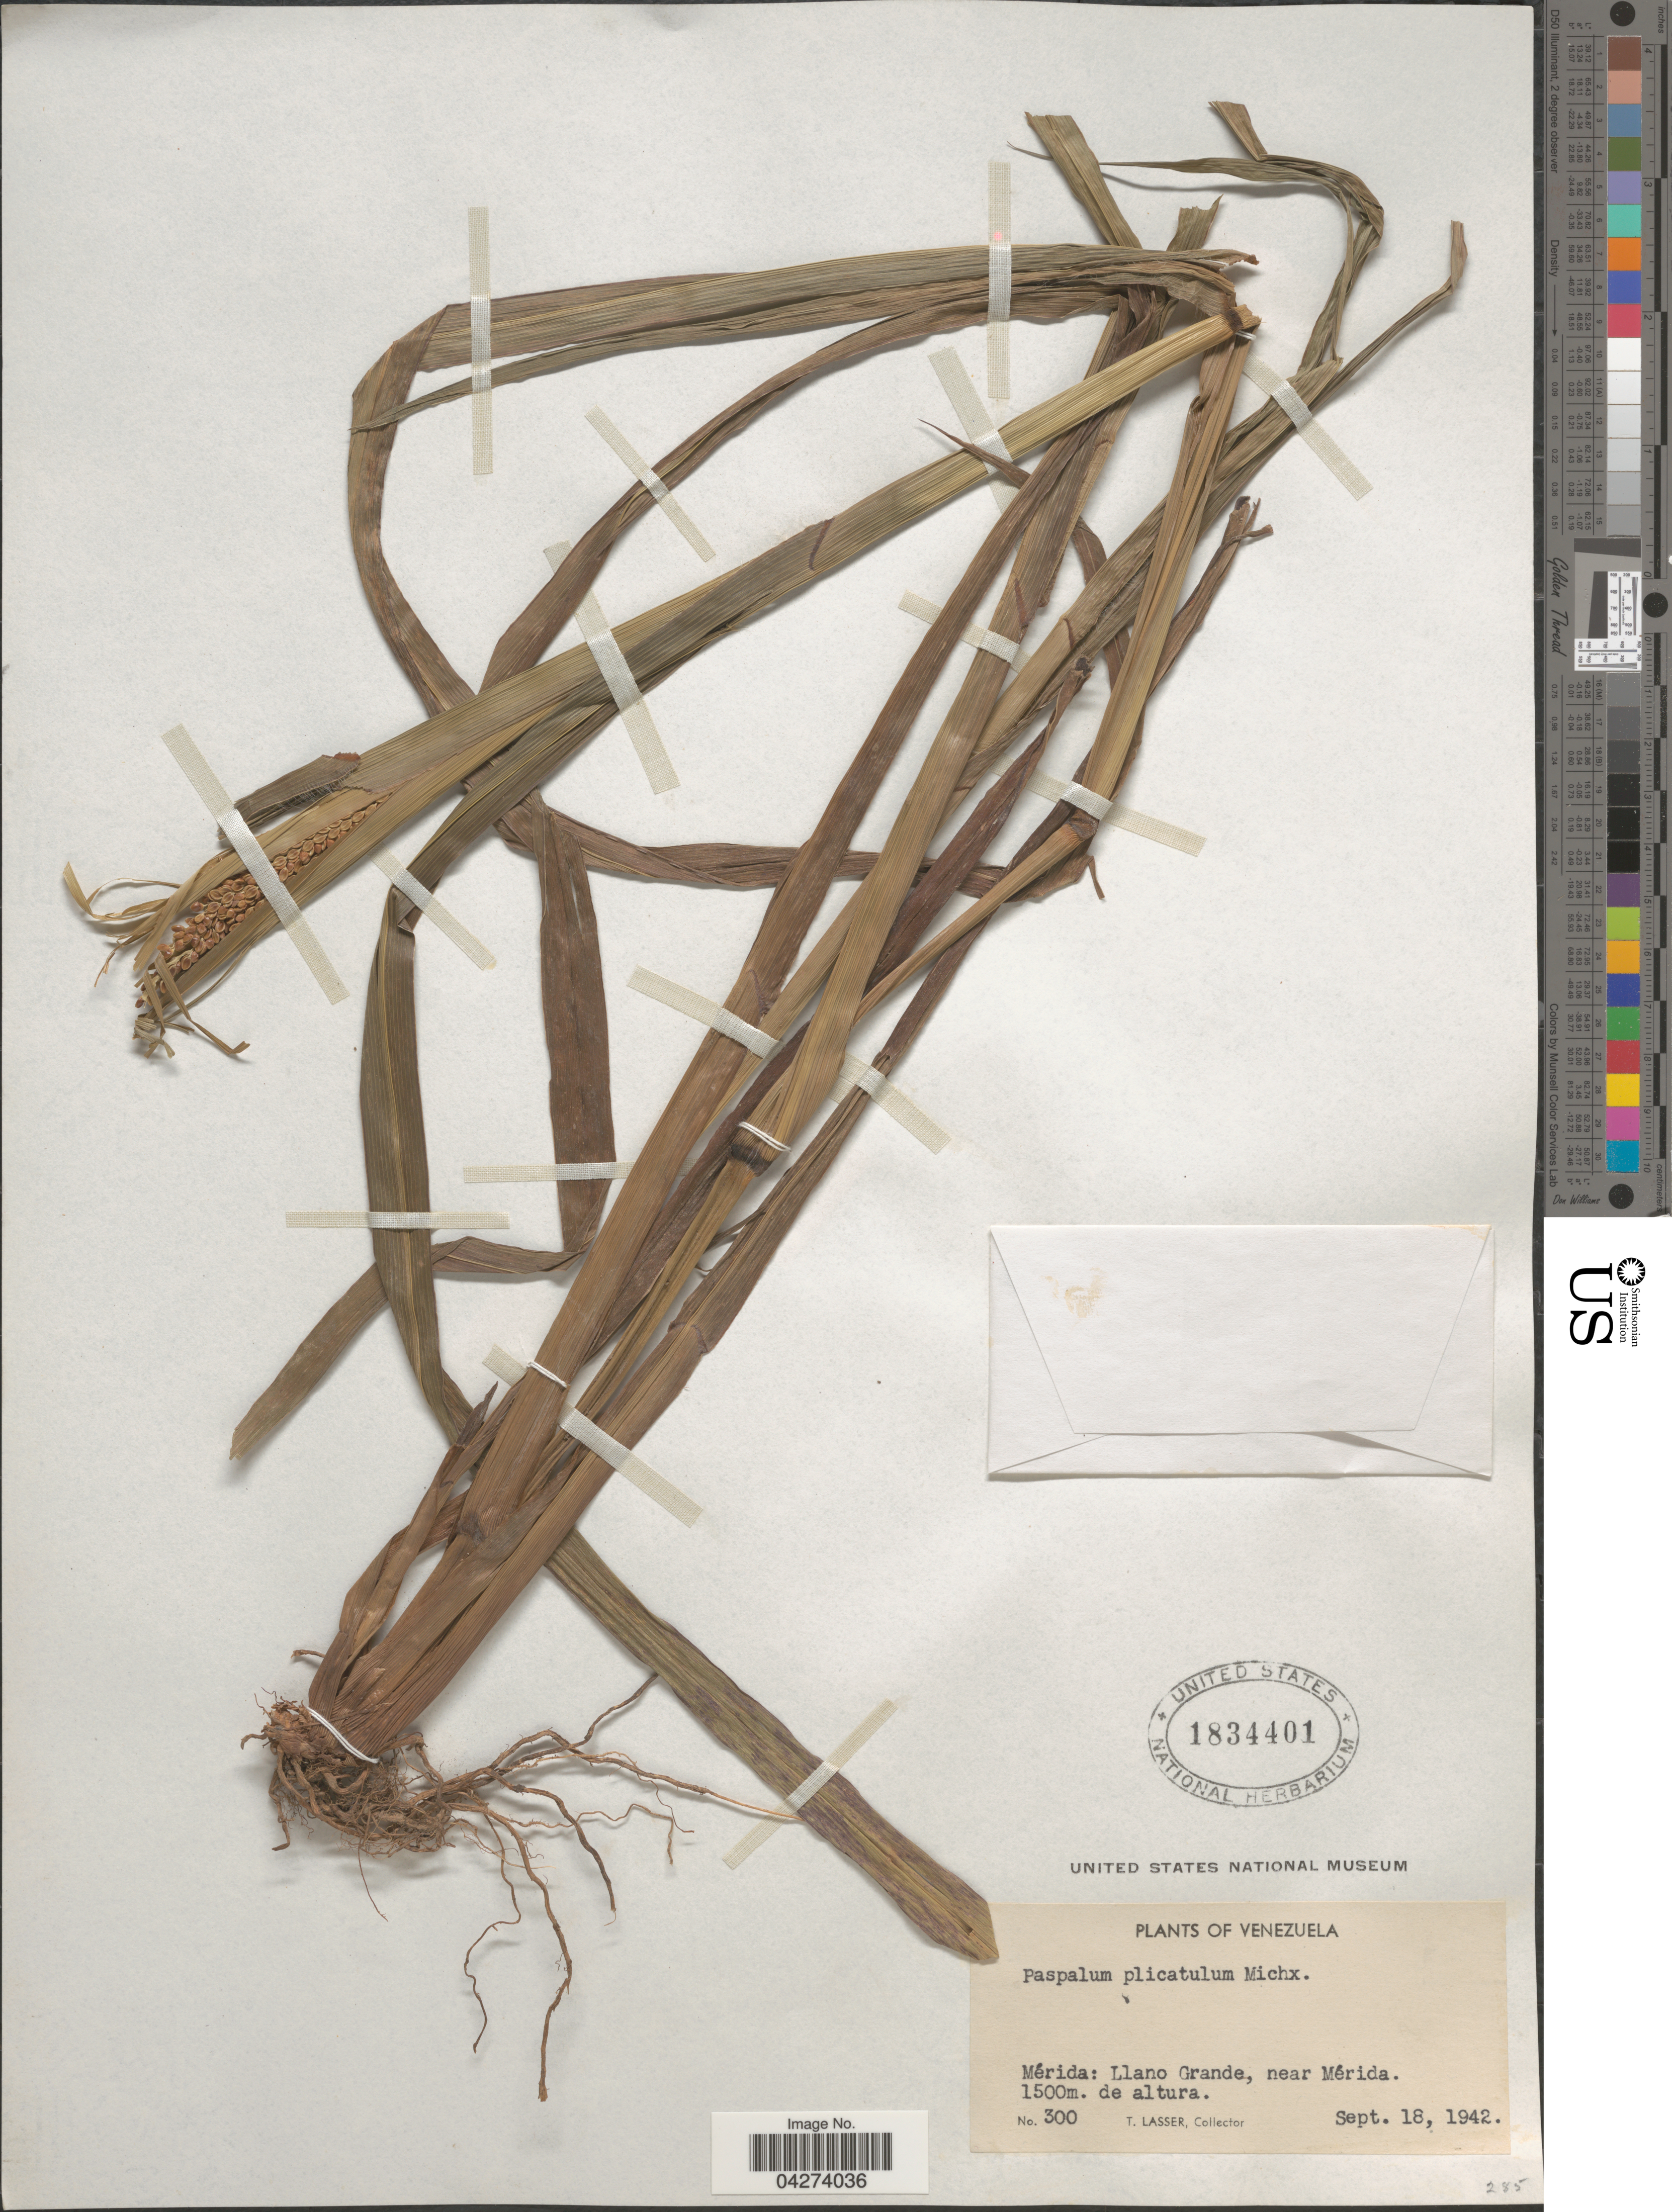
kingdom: Plantae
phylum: Tracheophyta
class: Liliopsida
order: Poales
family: Poaceae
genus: Paspalum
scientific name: Paspalum plicatulum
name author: Michx.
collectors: T. Lasser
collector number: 300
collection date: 1942-09-18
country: Venezuela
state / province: Merida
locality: Mérida: Llano Grande, near Mérida.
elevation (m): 1500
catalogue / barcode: US 1834401